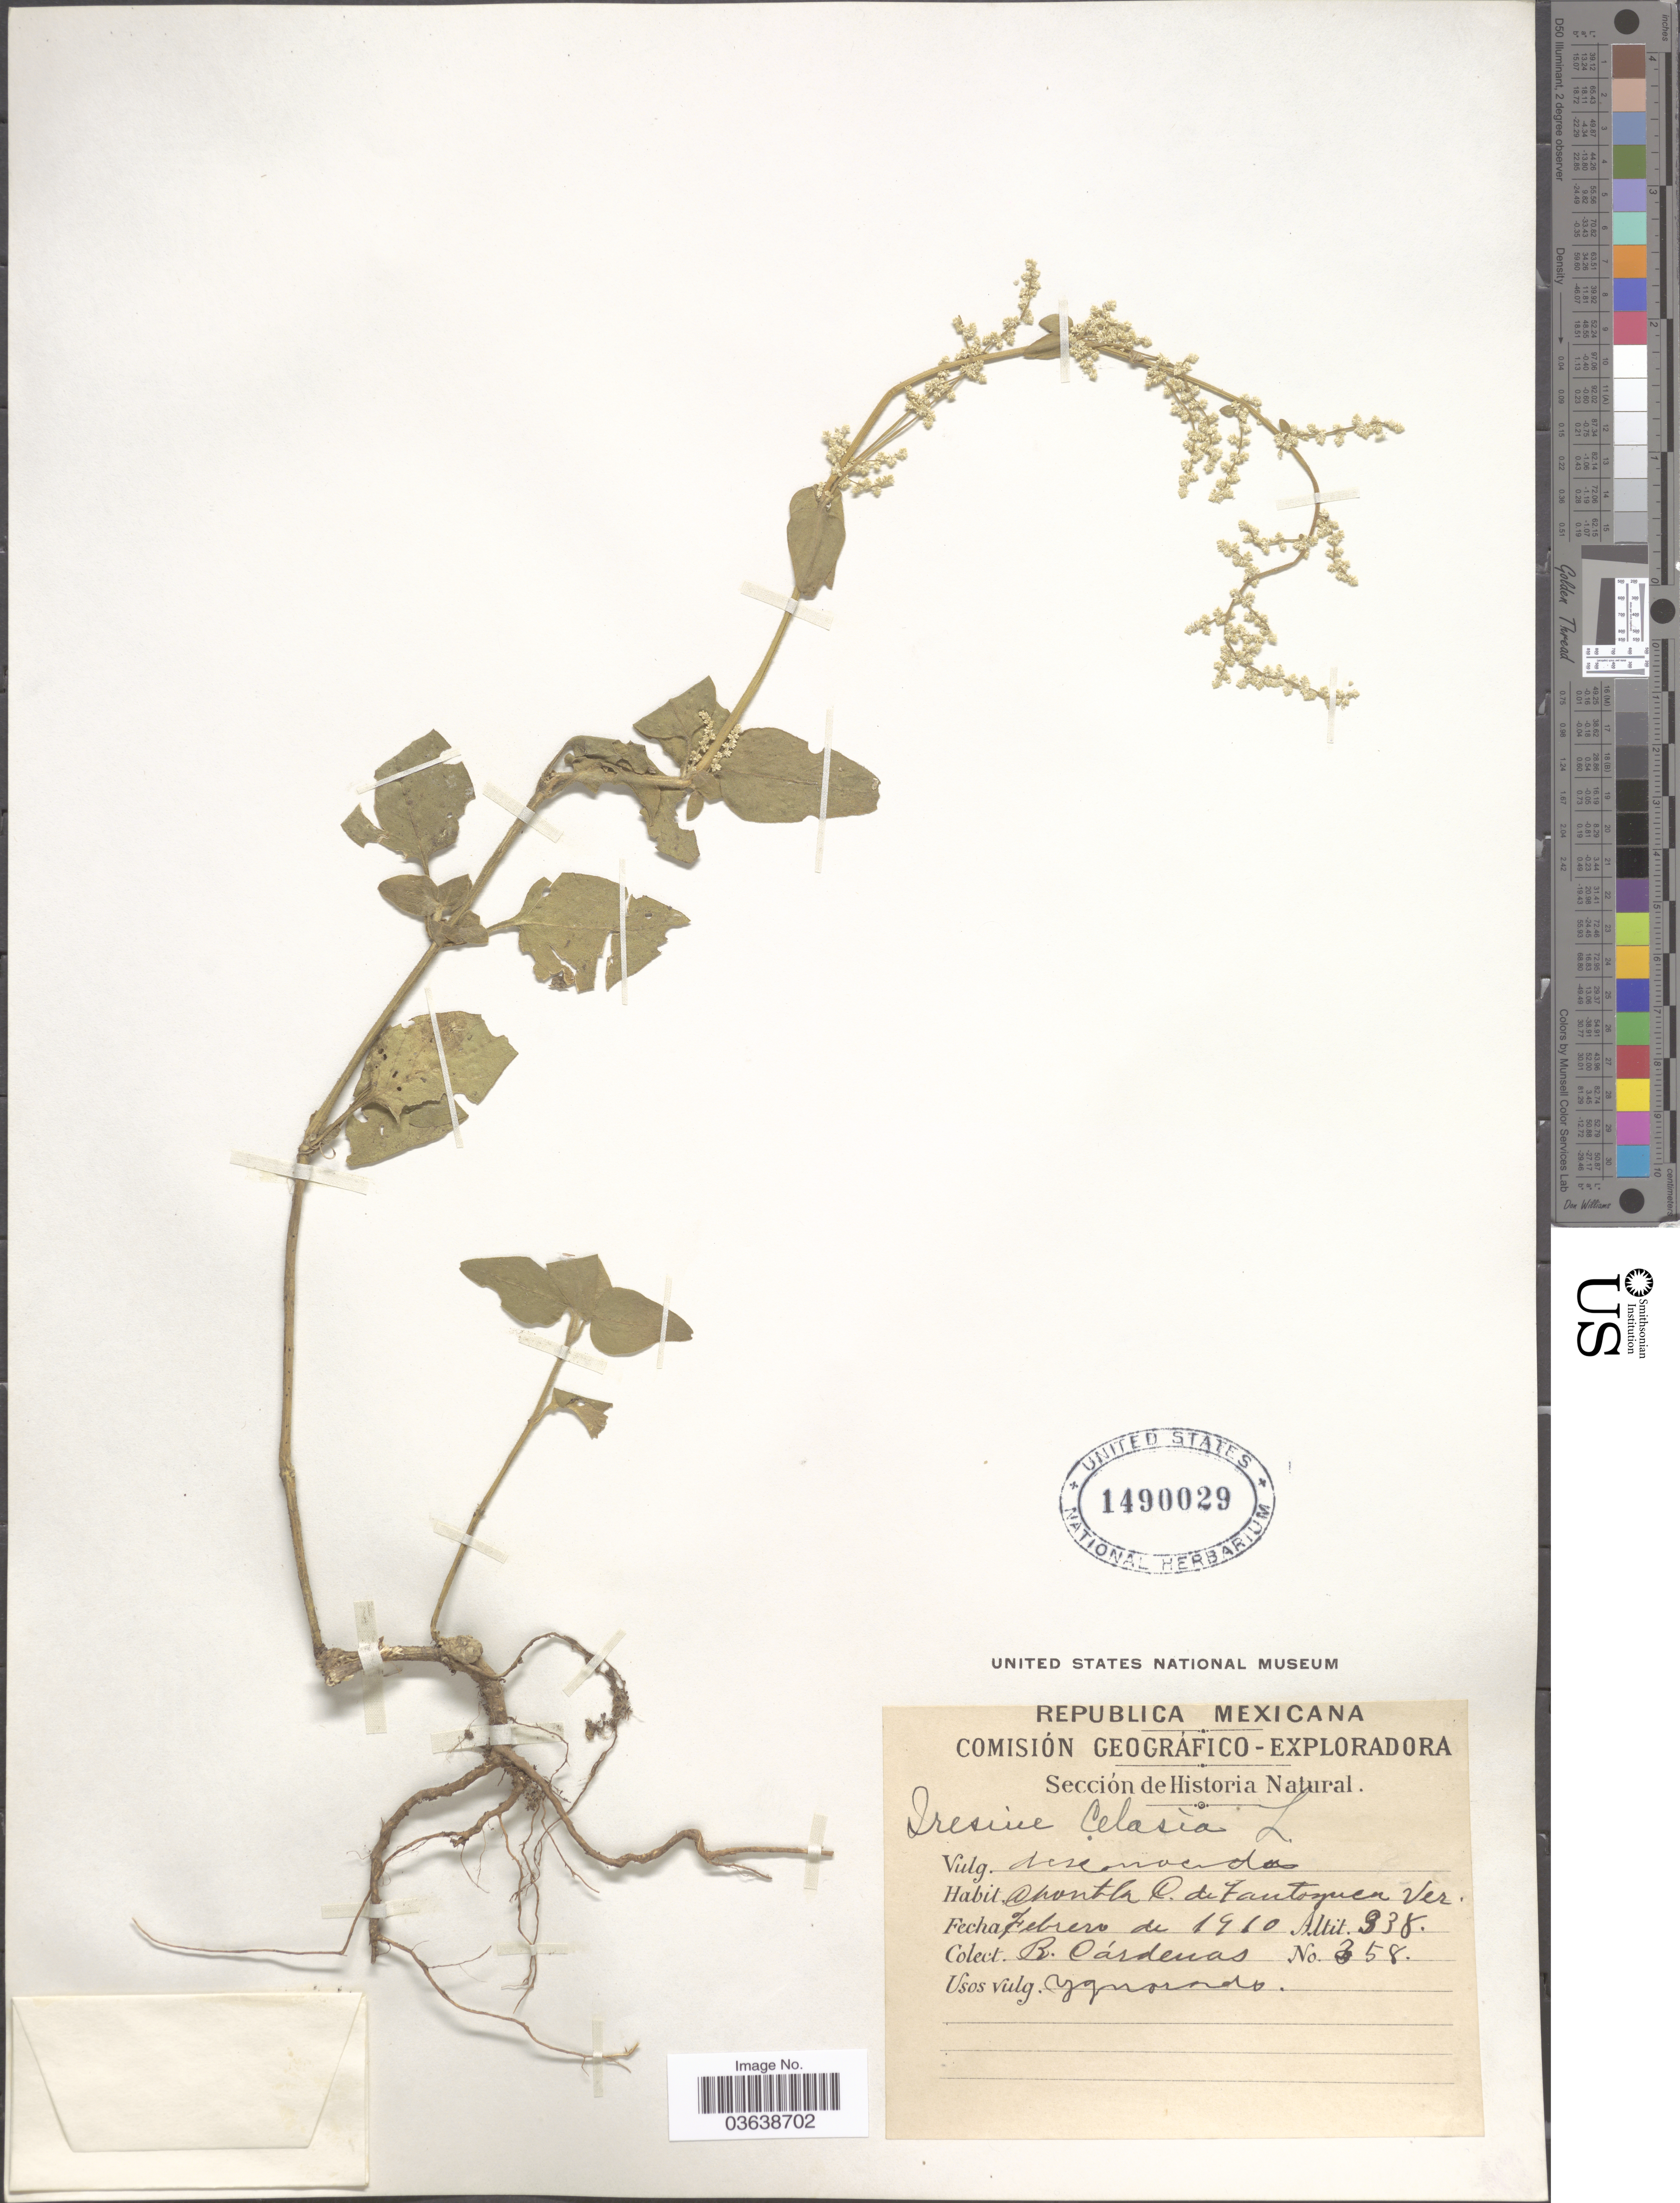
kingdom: Plantae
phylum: Tracheophyta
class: Magnoliopsida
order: Caryophyllales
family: Amaranthaceae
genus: Iresine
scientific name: Iresine celosia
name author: L.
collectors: R. Cárdenas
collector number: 358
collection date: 1910-02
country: Mexico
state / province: Veracruz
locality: Chontla C. de Tantoyuca Ver.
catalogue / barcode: US 1490029